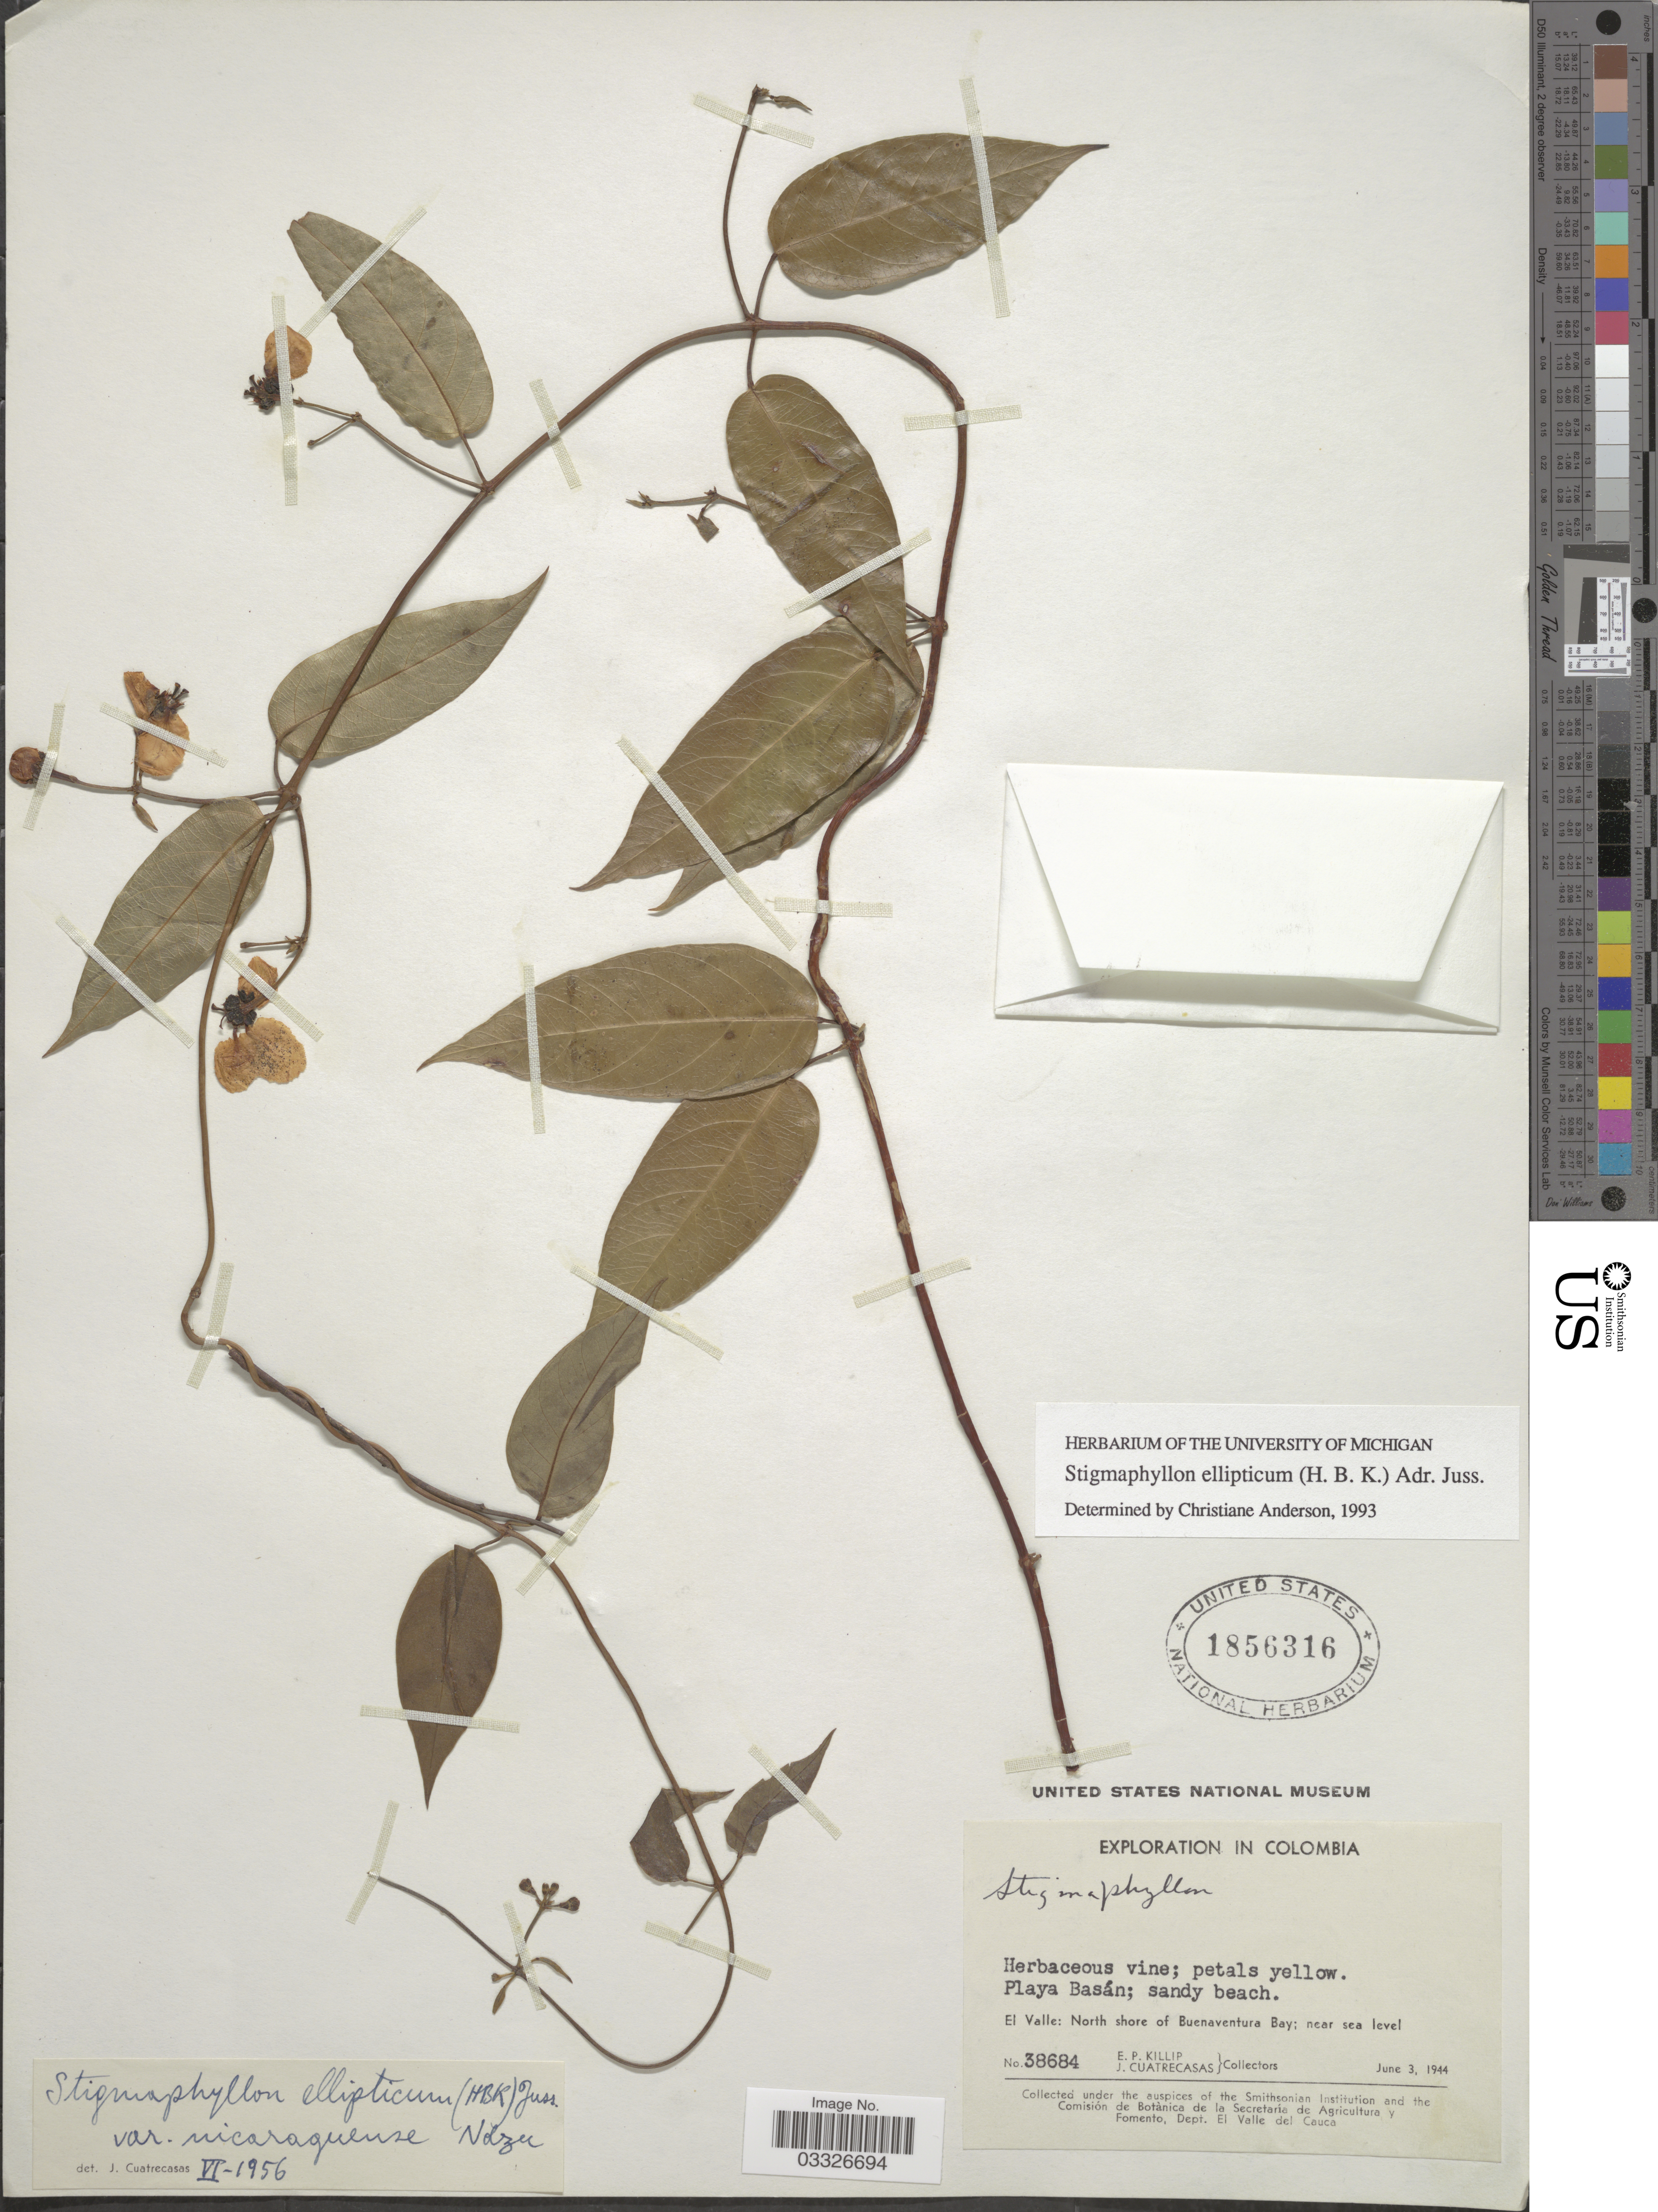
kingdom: Plantae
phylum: Tracheophyta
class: Magnoliopsida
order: Malpighiales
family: Malpighiaceae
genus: Stigmaphyllon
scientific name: Stigmaphyllon ellipticum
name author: (Kunth) A. Juss.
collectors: E. P. Killip & J. Cuatrecasas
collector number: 38684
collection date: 1944-06-03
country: Colombia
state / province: Valle del Cauca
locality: Playa Basán. El Valle: North shore of Buenaventura Bay.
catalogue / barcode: US 1856316